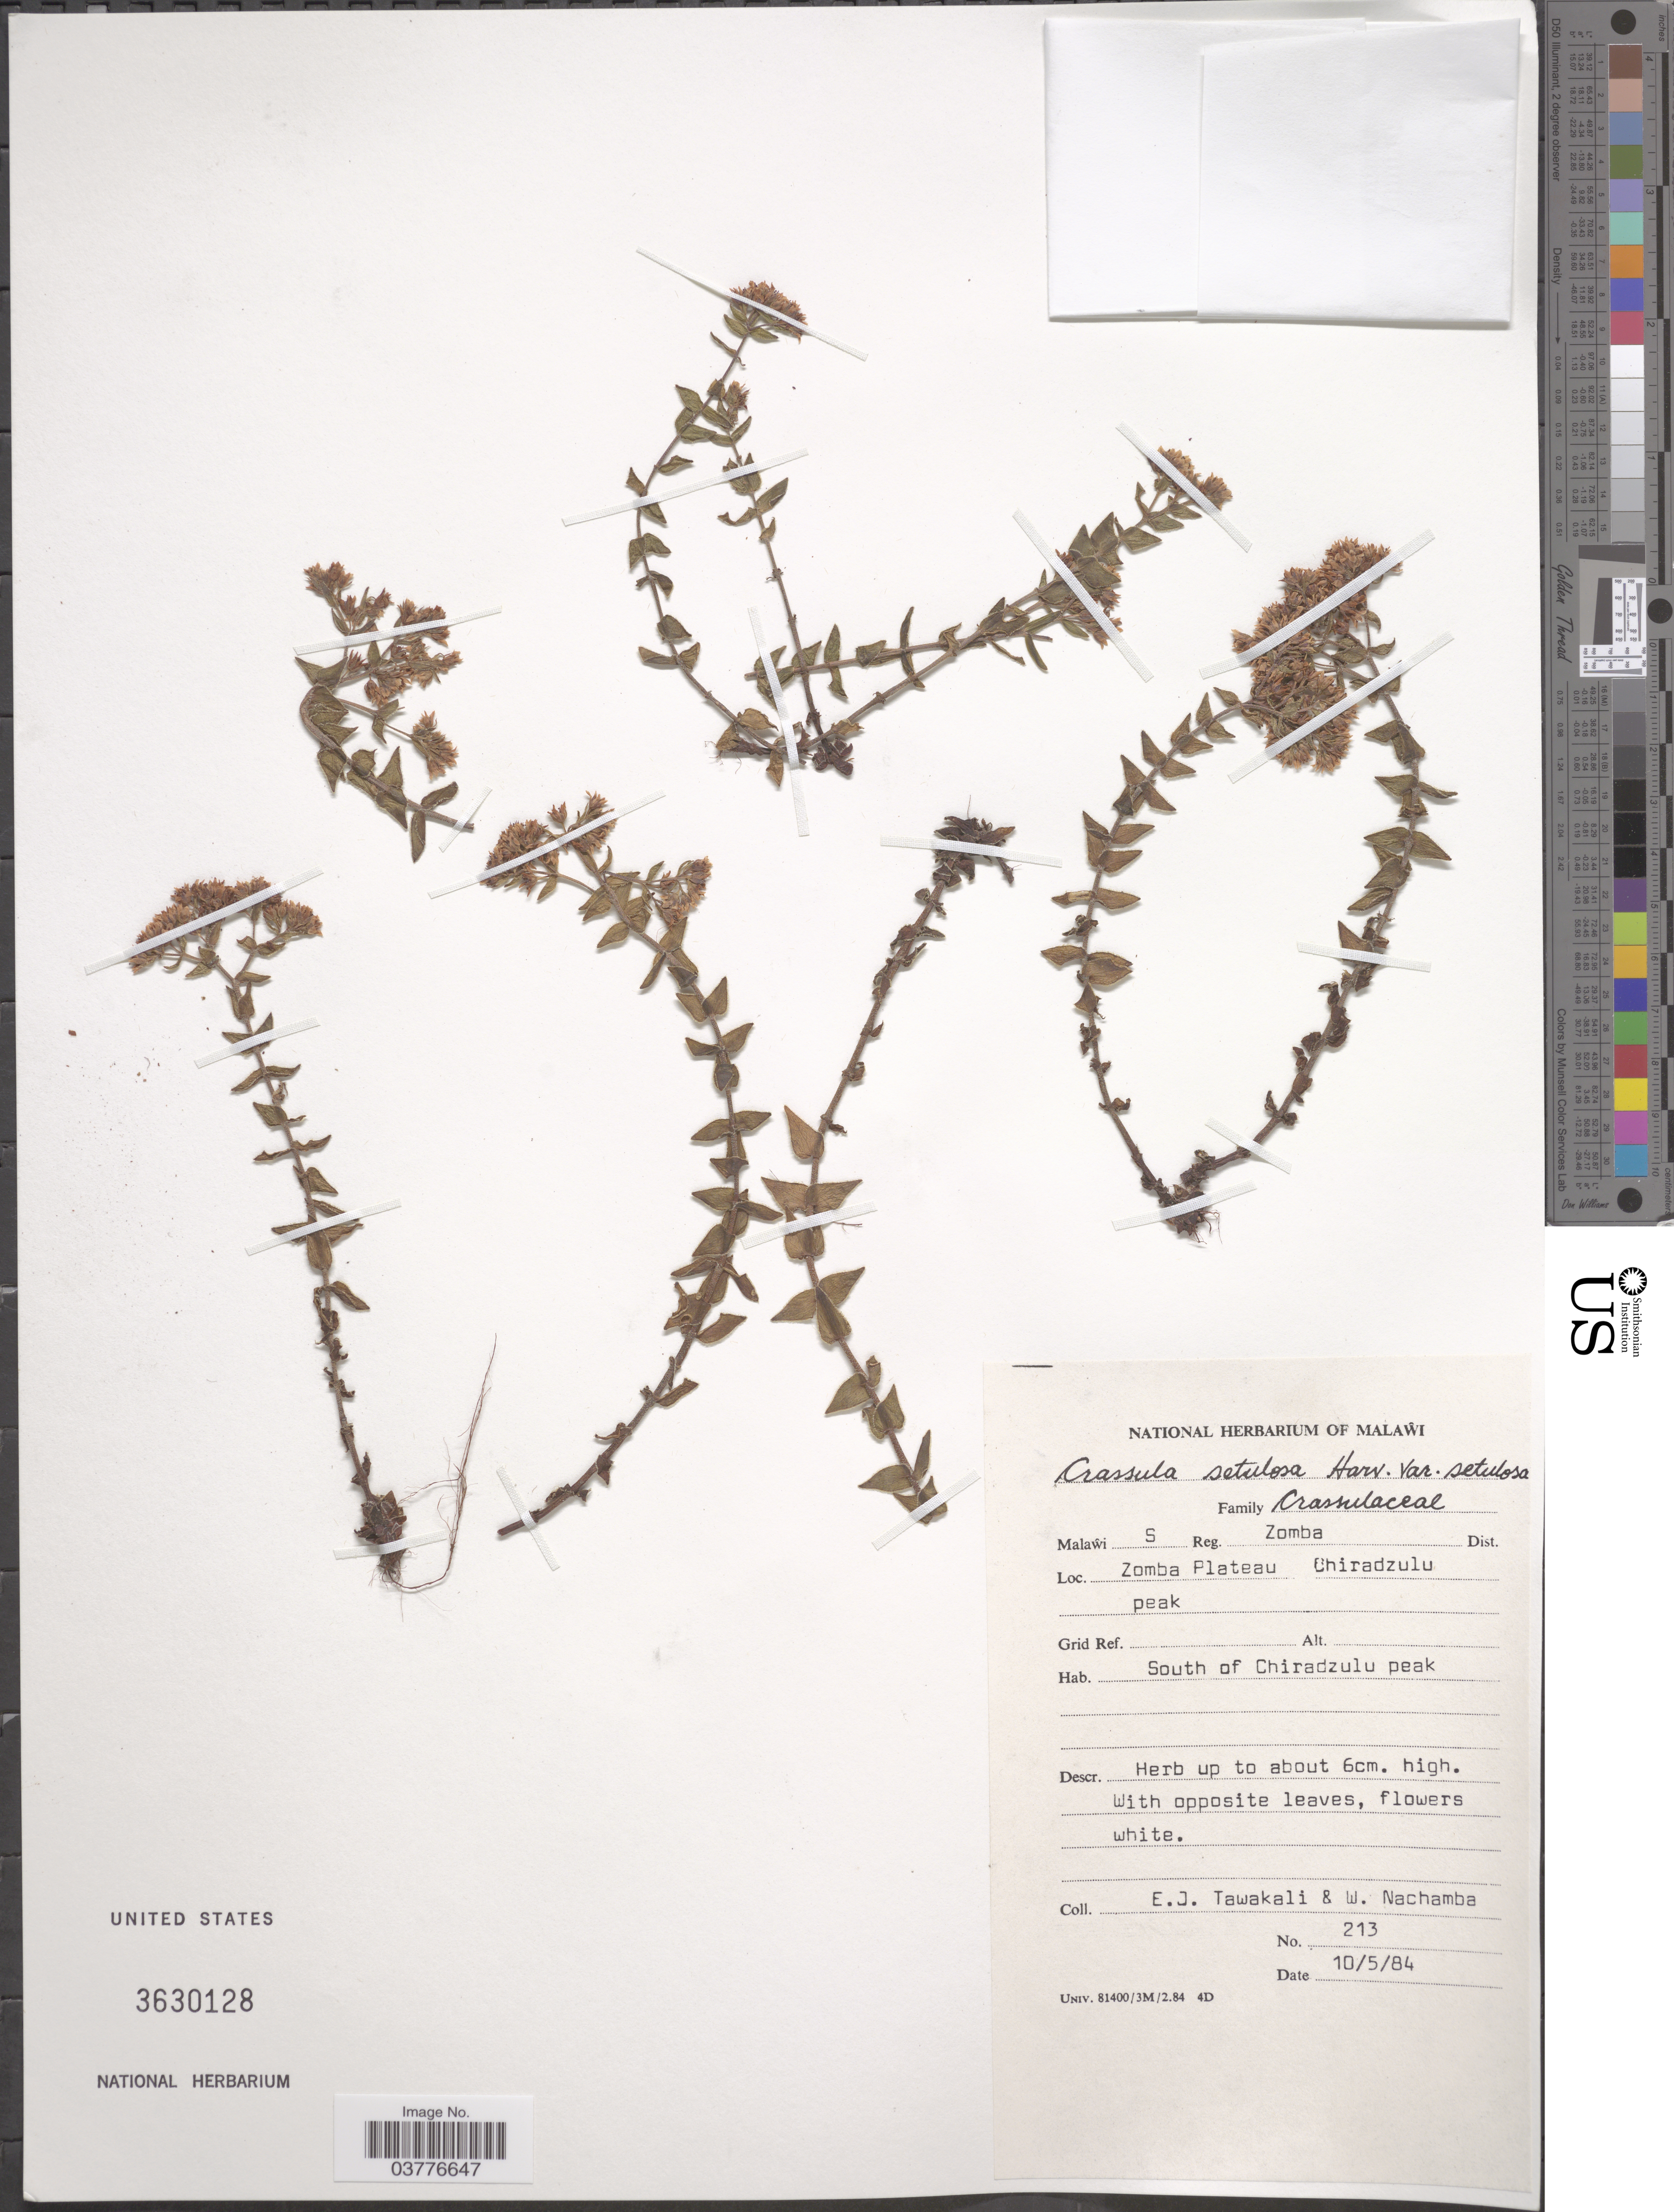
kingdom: Plantae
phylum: Tracheophyta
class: Magnoliopsida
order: Saxifragales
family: Crassulaceae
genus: Crassula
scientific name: Crassula setulosa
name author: Harv.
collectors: E. Tawakali & W. Nachamba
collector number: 213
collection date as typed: Transcribed d/m/y: 10/5/84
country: Malawi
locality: S Reg. Zomba Dist. Zomba Plateau Chiradzulu peak. South of Chiradzulu peak.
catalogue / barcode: US 3630128